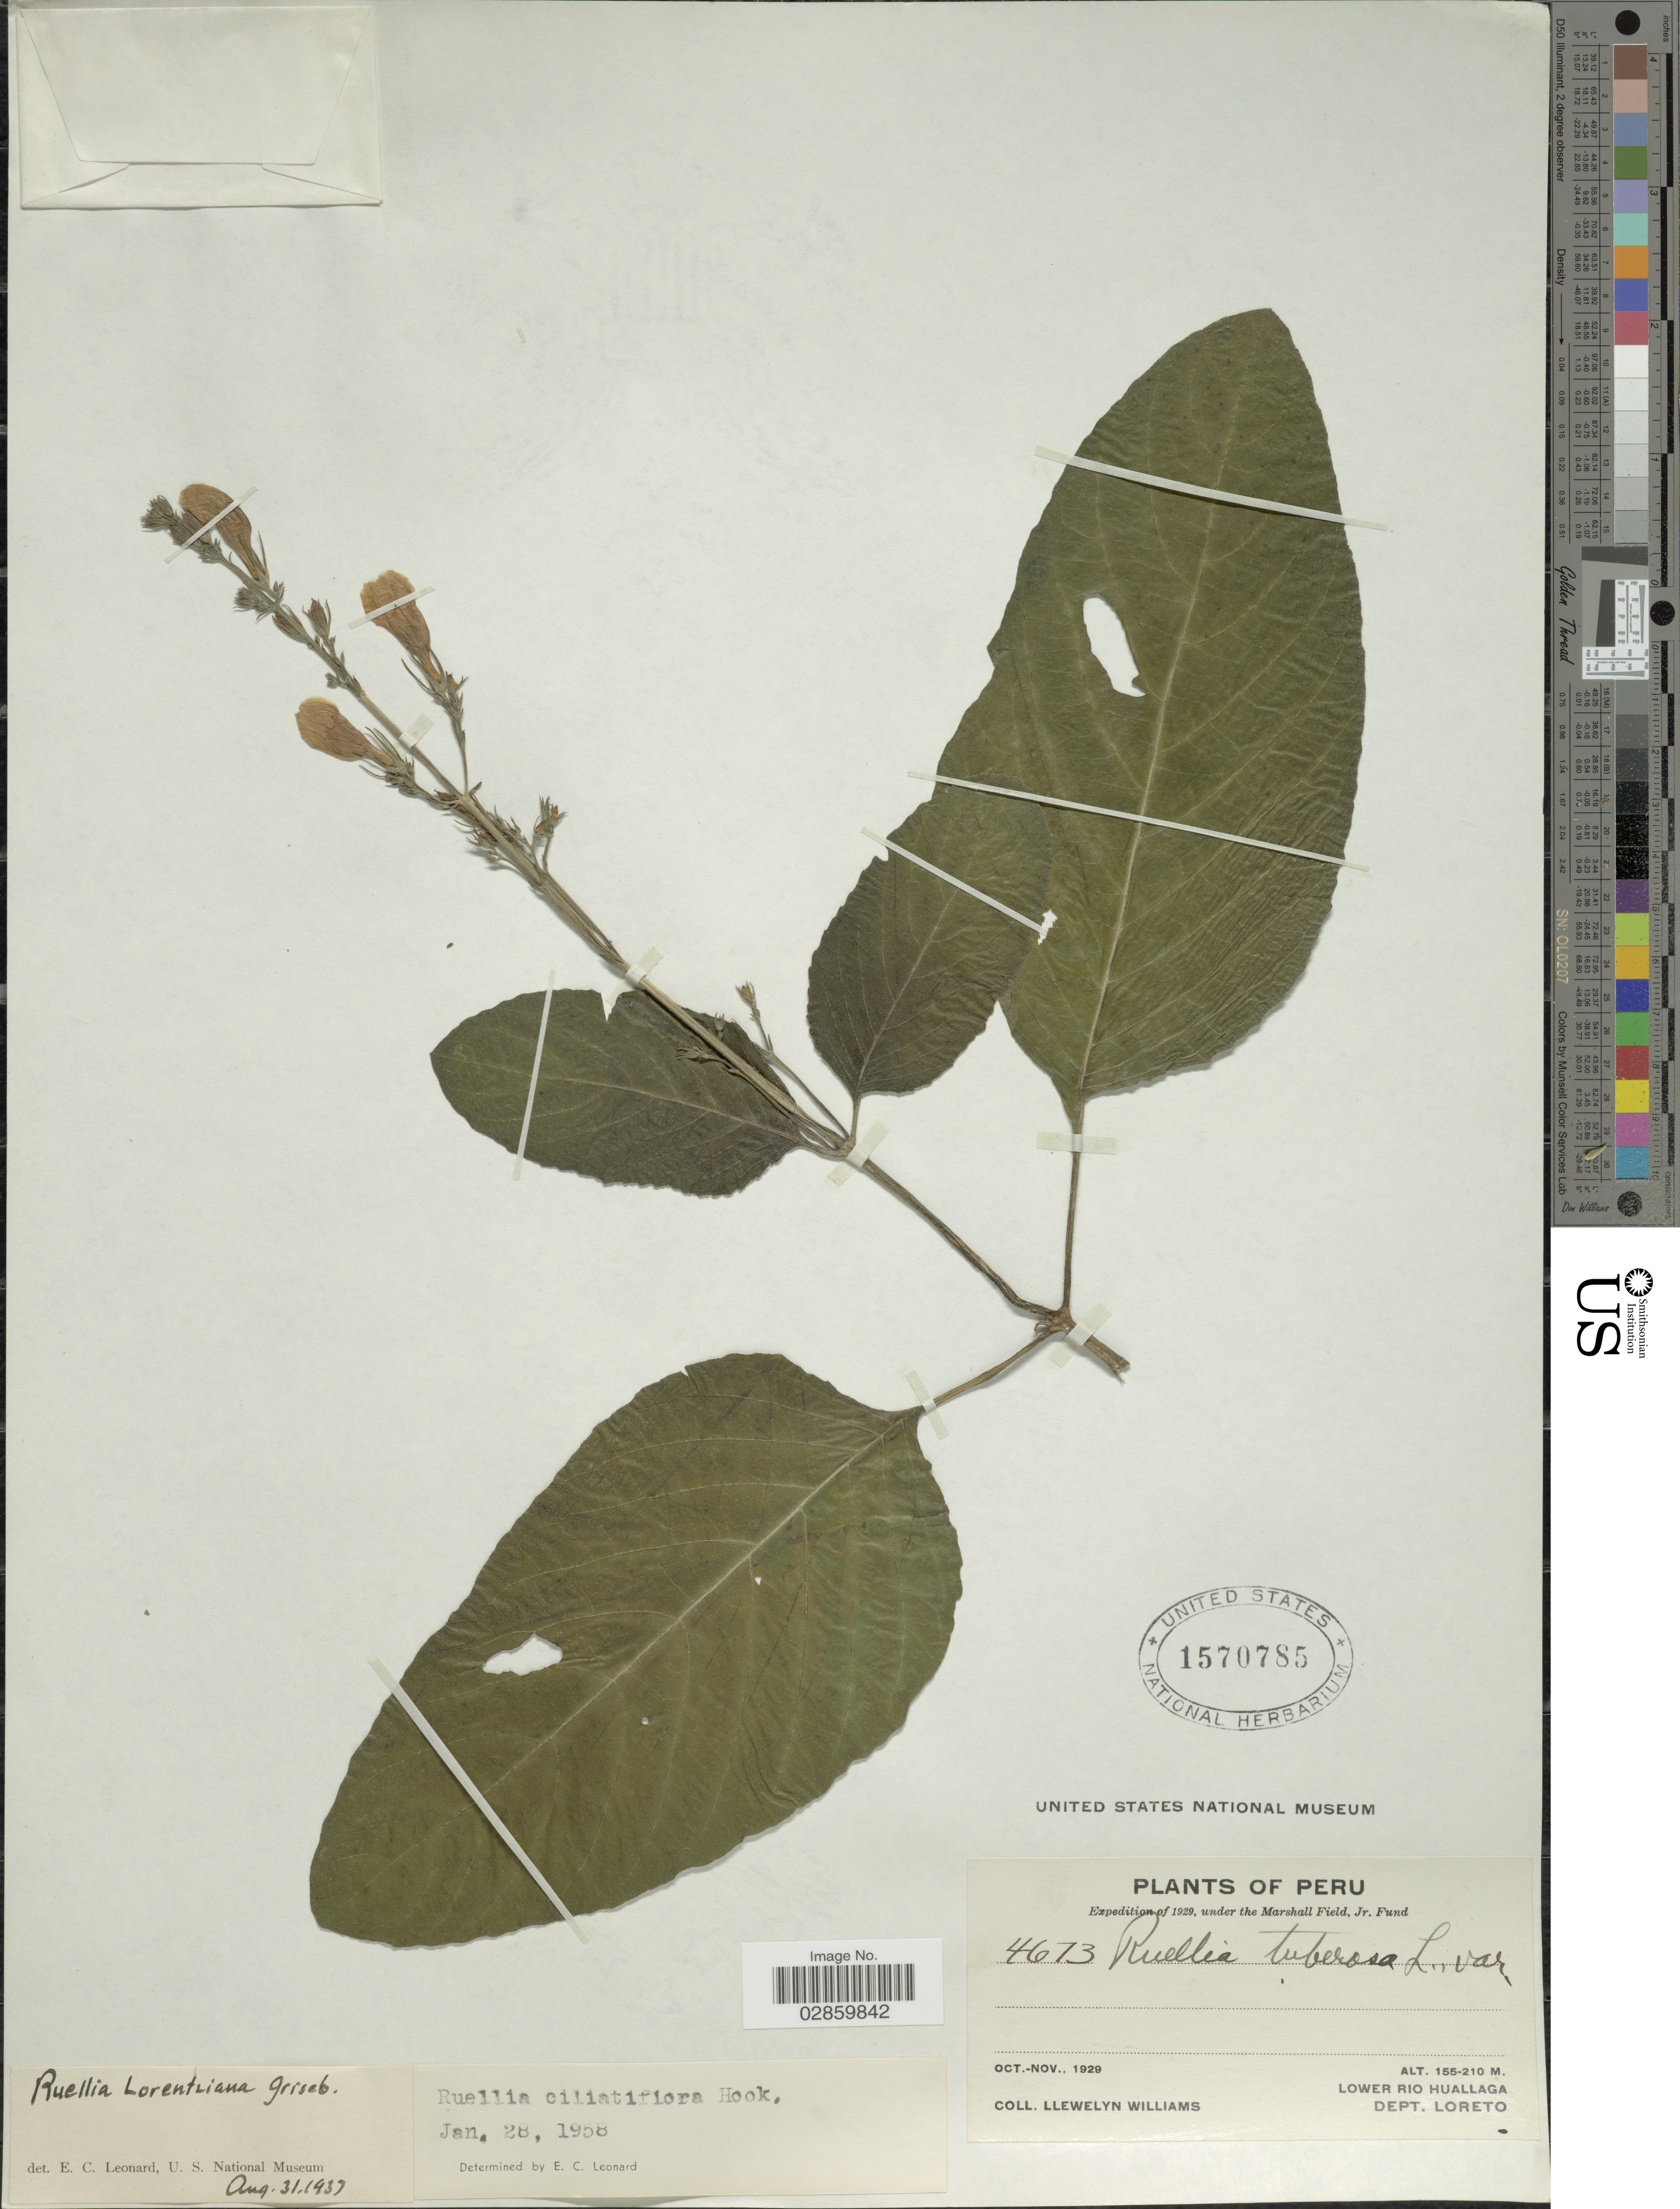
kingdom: Plantae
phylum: Tracheophyta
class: Magnoliopsida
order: Lamiales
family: Acanthaceae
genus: Ruellia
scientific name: Ruellia ciliatiflora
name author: Hook.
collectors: Ll. Williams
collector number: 4613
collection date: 1929-10/1929-11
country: Peru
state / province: Loreto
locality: Lower Rio Huallaga. Dept. Loreto.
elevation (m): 155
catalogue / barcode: US 1570785